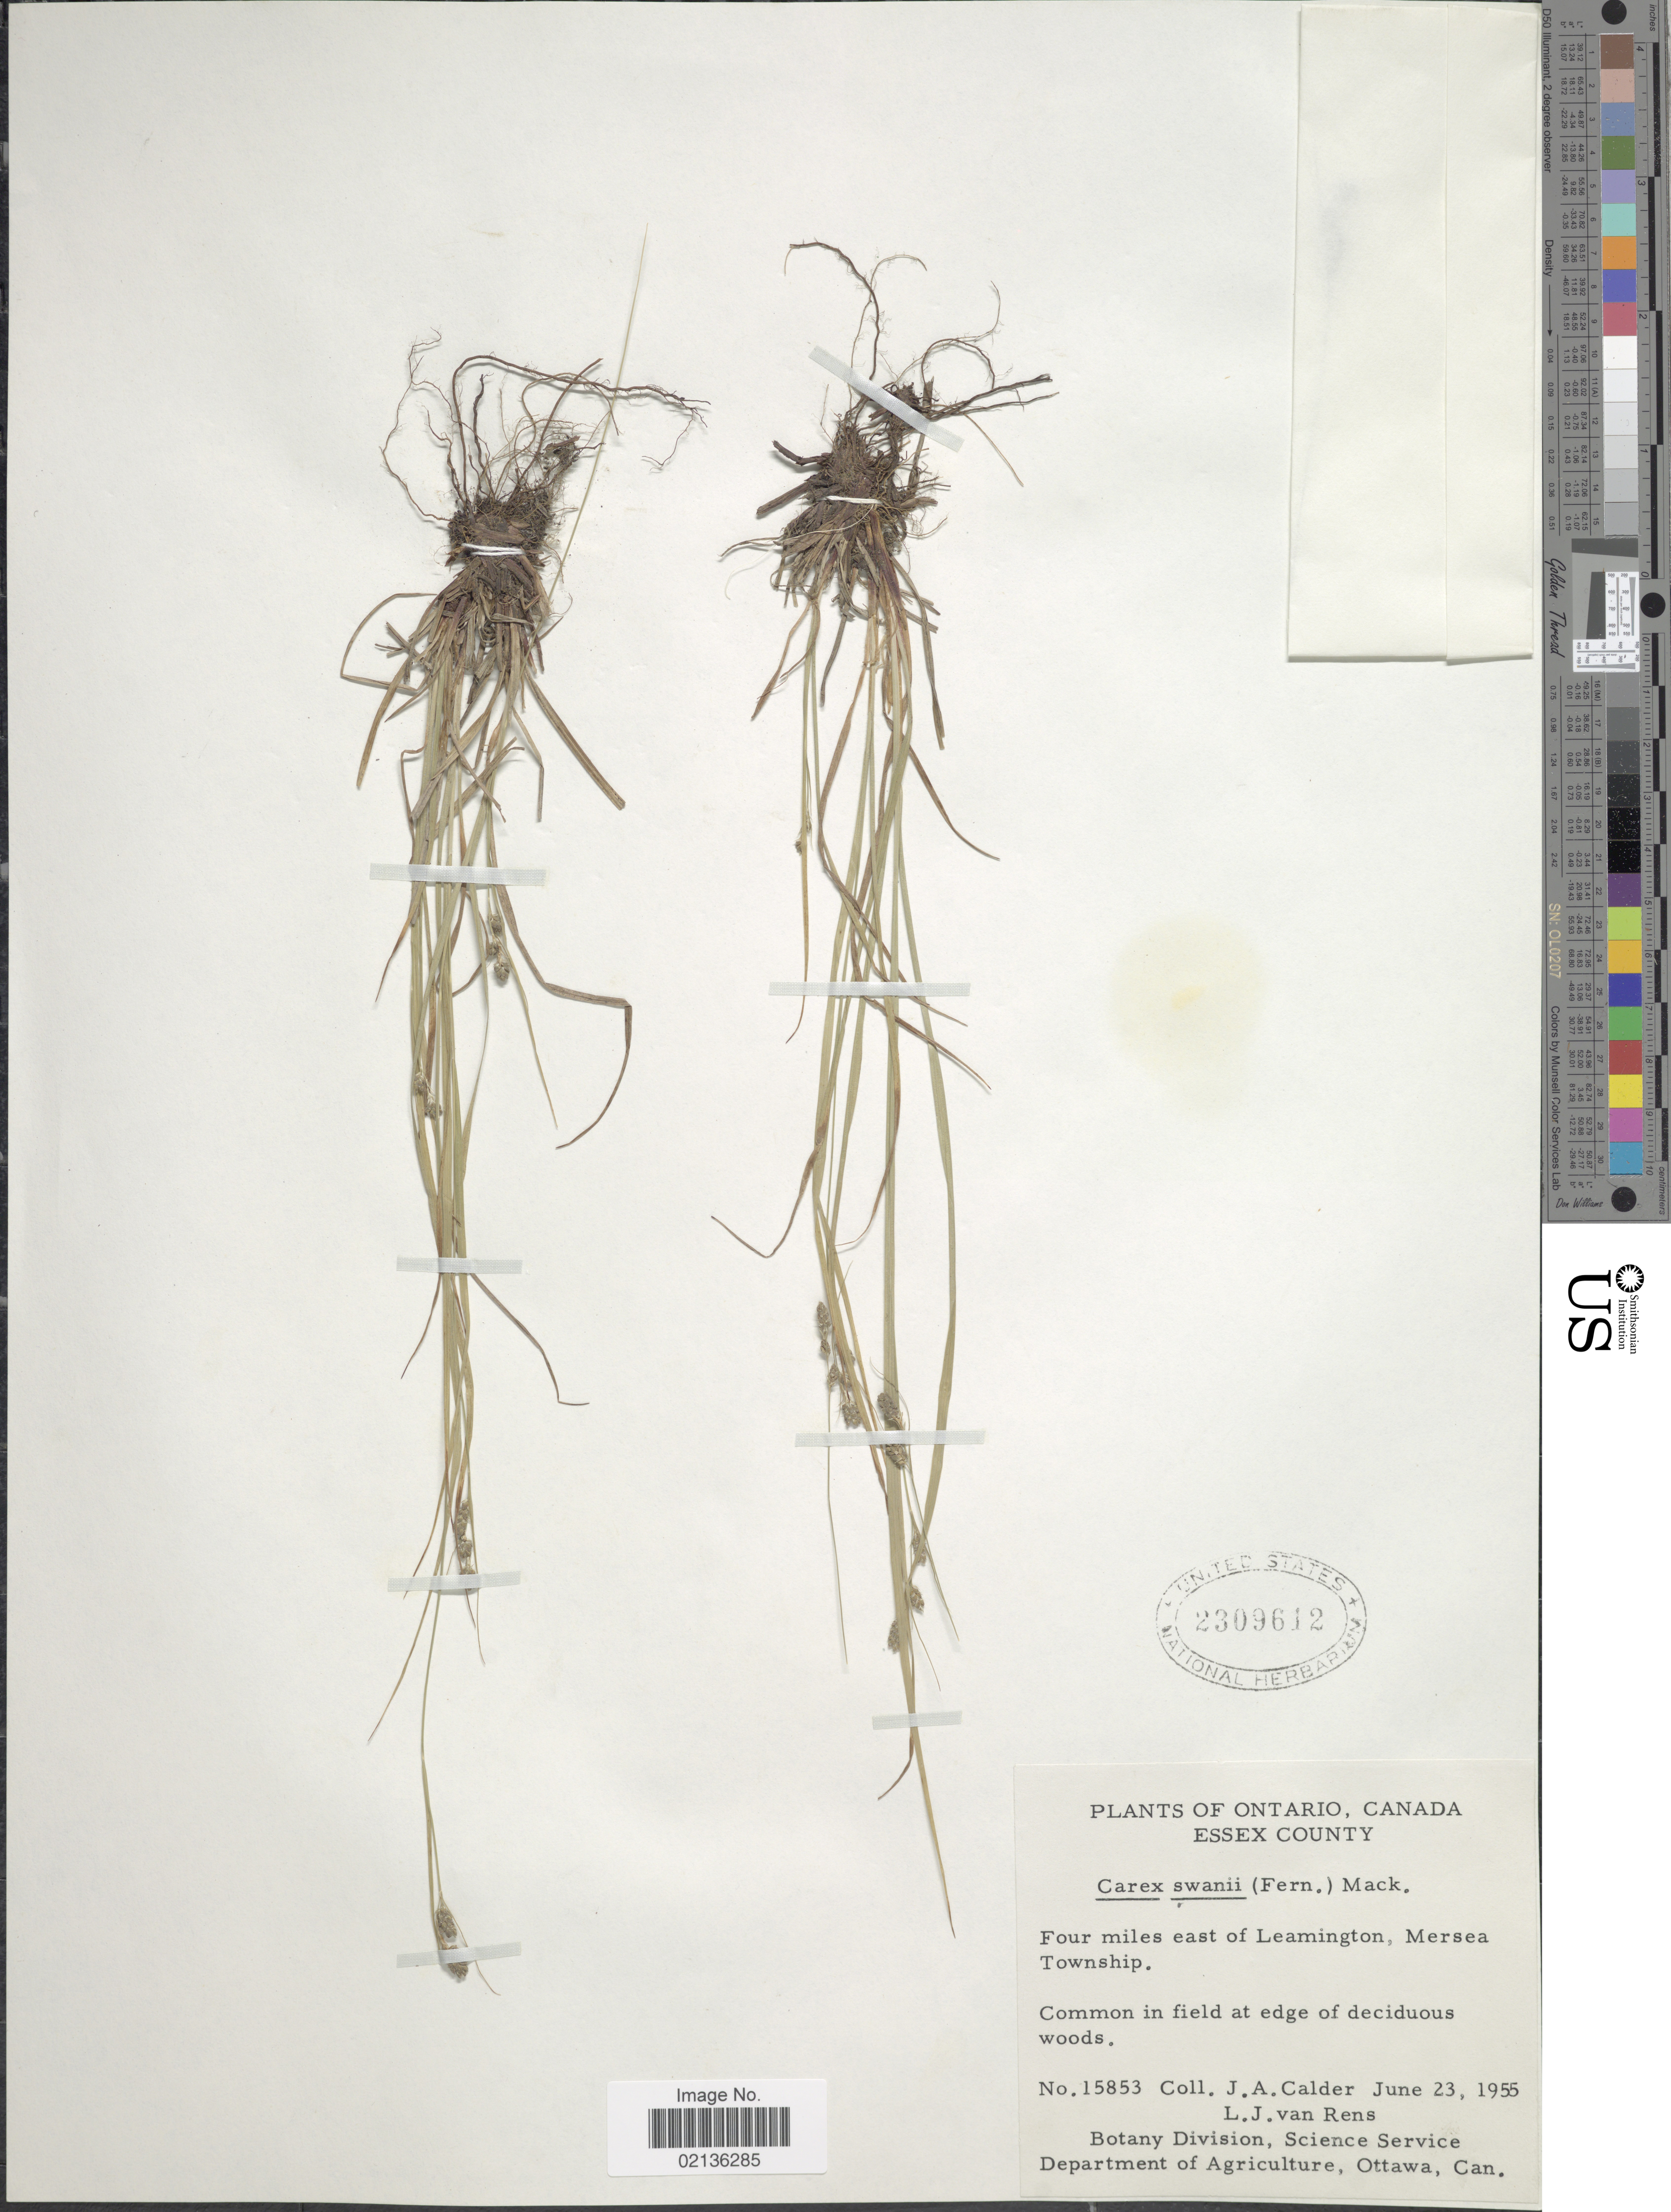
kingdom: Plantae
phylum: Tracheophyta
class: Liliopsida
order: Poales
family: Cyperaceae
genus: Carex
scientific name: Carex swanii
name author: (Fernald) Mack.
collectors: J. A. Calder & L. Rens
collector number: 15853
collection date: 1955-06-23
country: Canada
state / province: Ontario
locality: Essex County, Four miles east of Leamington, Mersea Township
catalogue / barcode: US 2309612